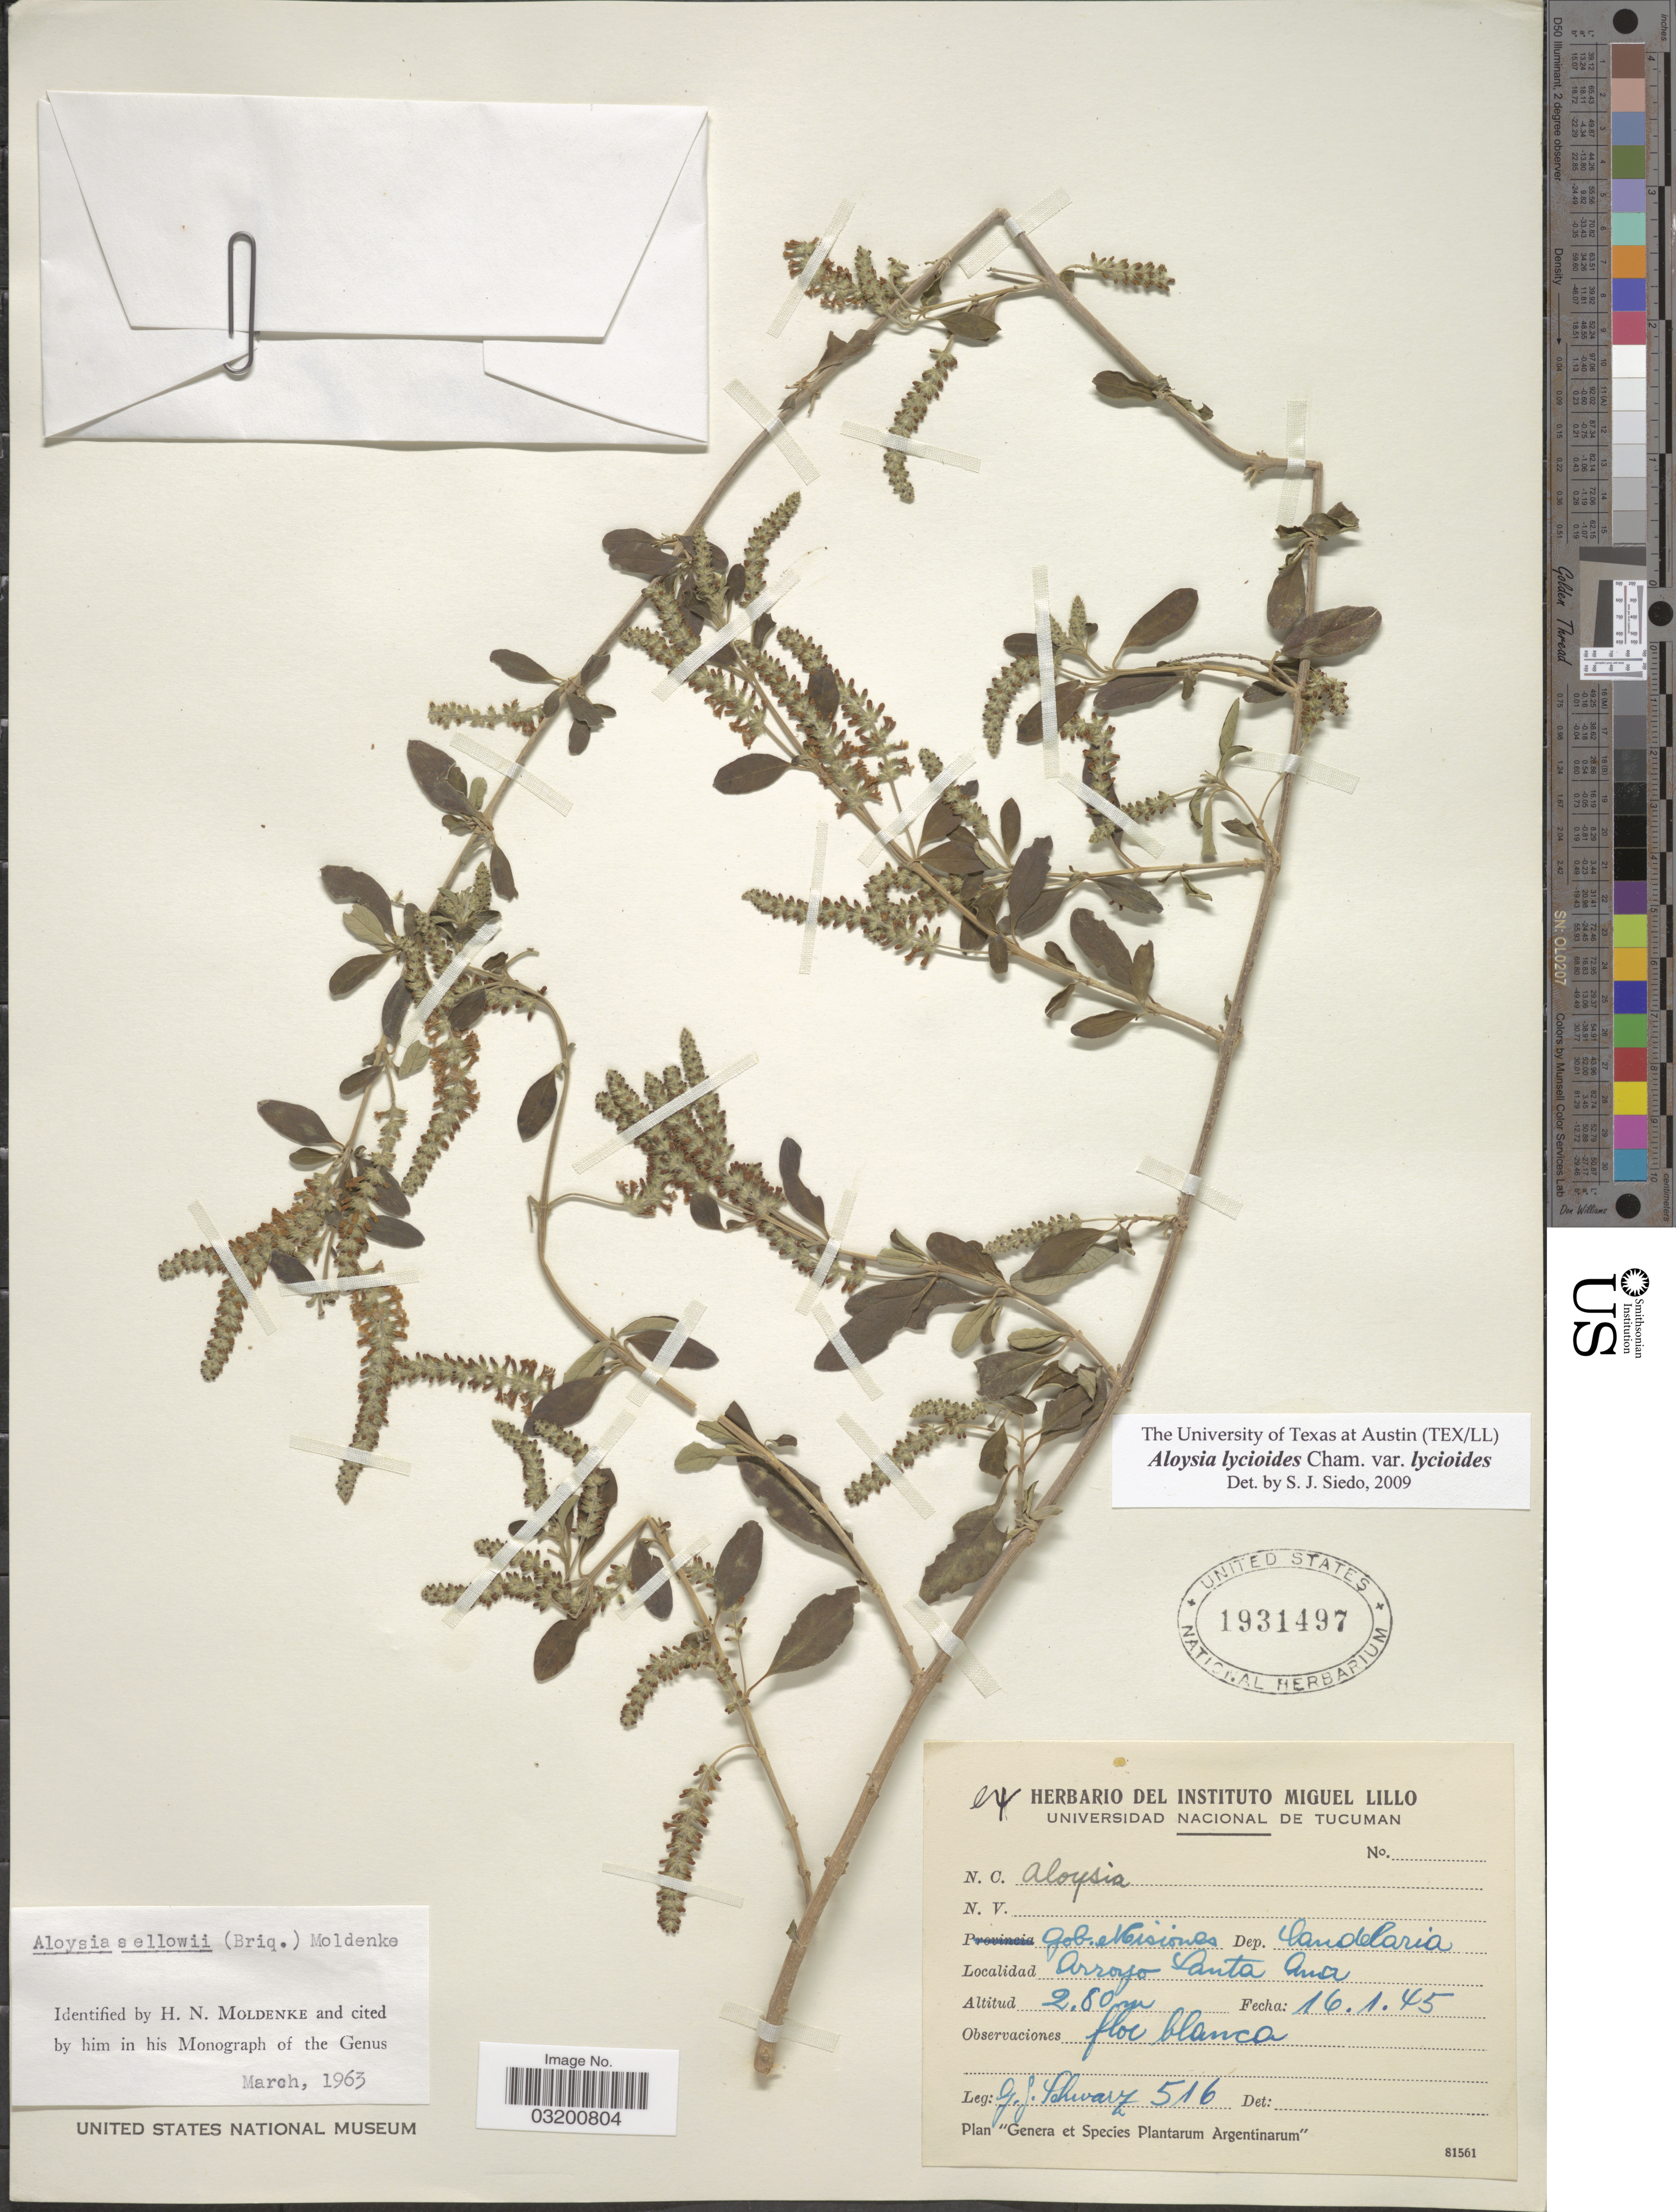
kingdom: Plantae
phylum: Tracheophyta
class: Magnoliopsida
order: Lamiales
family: Verbenaceae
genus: Aloysia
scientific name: Aloysia lycioides var. lycioides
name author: Cham.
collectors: G. J. Schwarz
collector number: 516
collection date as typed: Transcribed d/m/y: 16/1/45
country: Argentina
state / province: Misiones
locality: Gob. Misiones. Dep. Candelaria. Arroyo Santa Cruz.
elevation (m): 280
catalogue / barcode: US 1931497